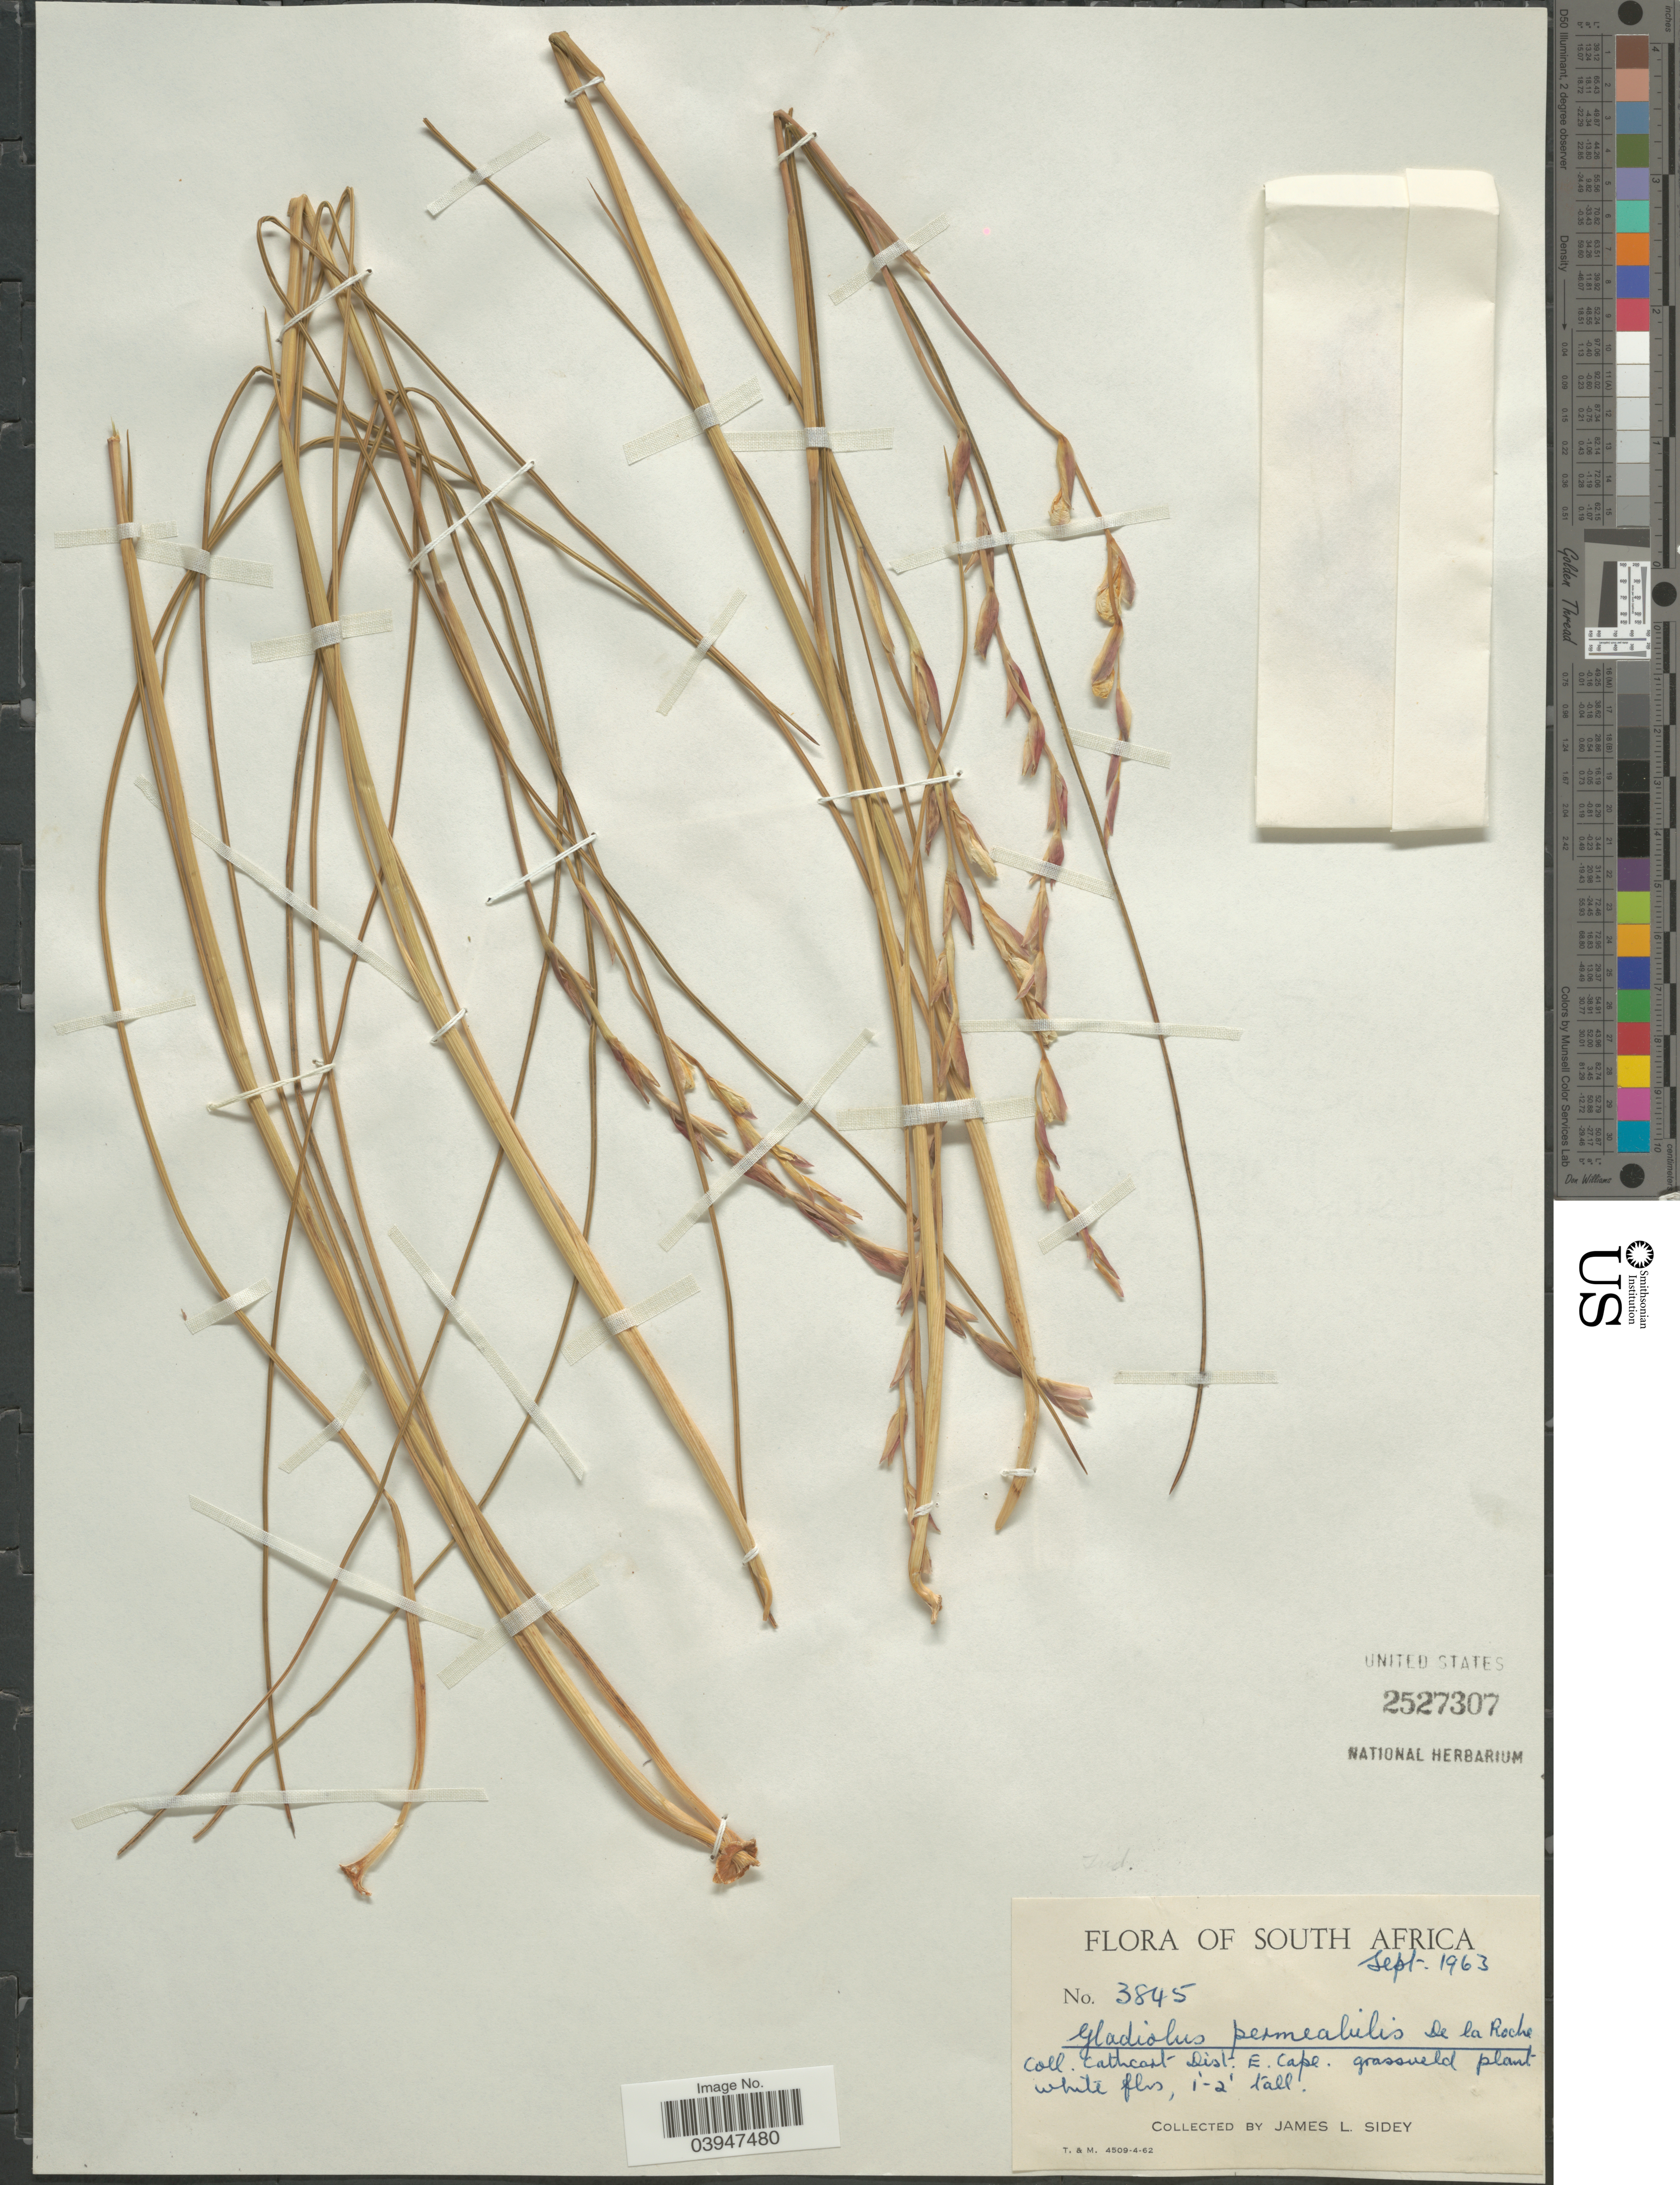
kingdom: Plantae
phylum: Tracheophyta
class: Liliopsida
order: Asparagales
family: Iridaceae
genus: Gladiolus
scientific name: Gladiolus permeabilis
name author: F. Delaroche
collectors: J. L. Sidey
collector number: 3845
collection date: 1963-09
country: South Africa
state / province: Eastern Cape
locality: Cathcart Dist. E. Cape.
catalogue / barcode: US 2527307